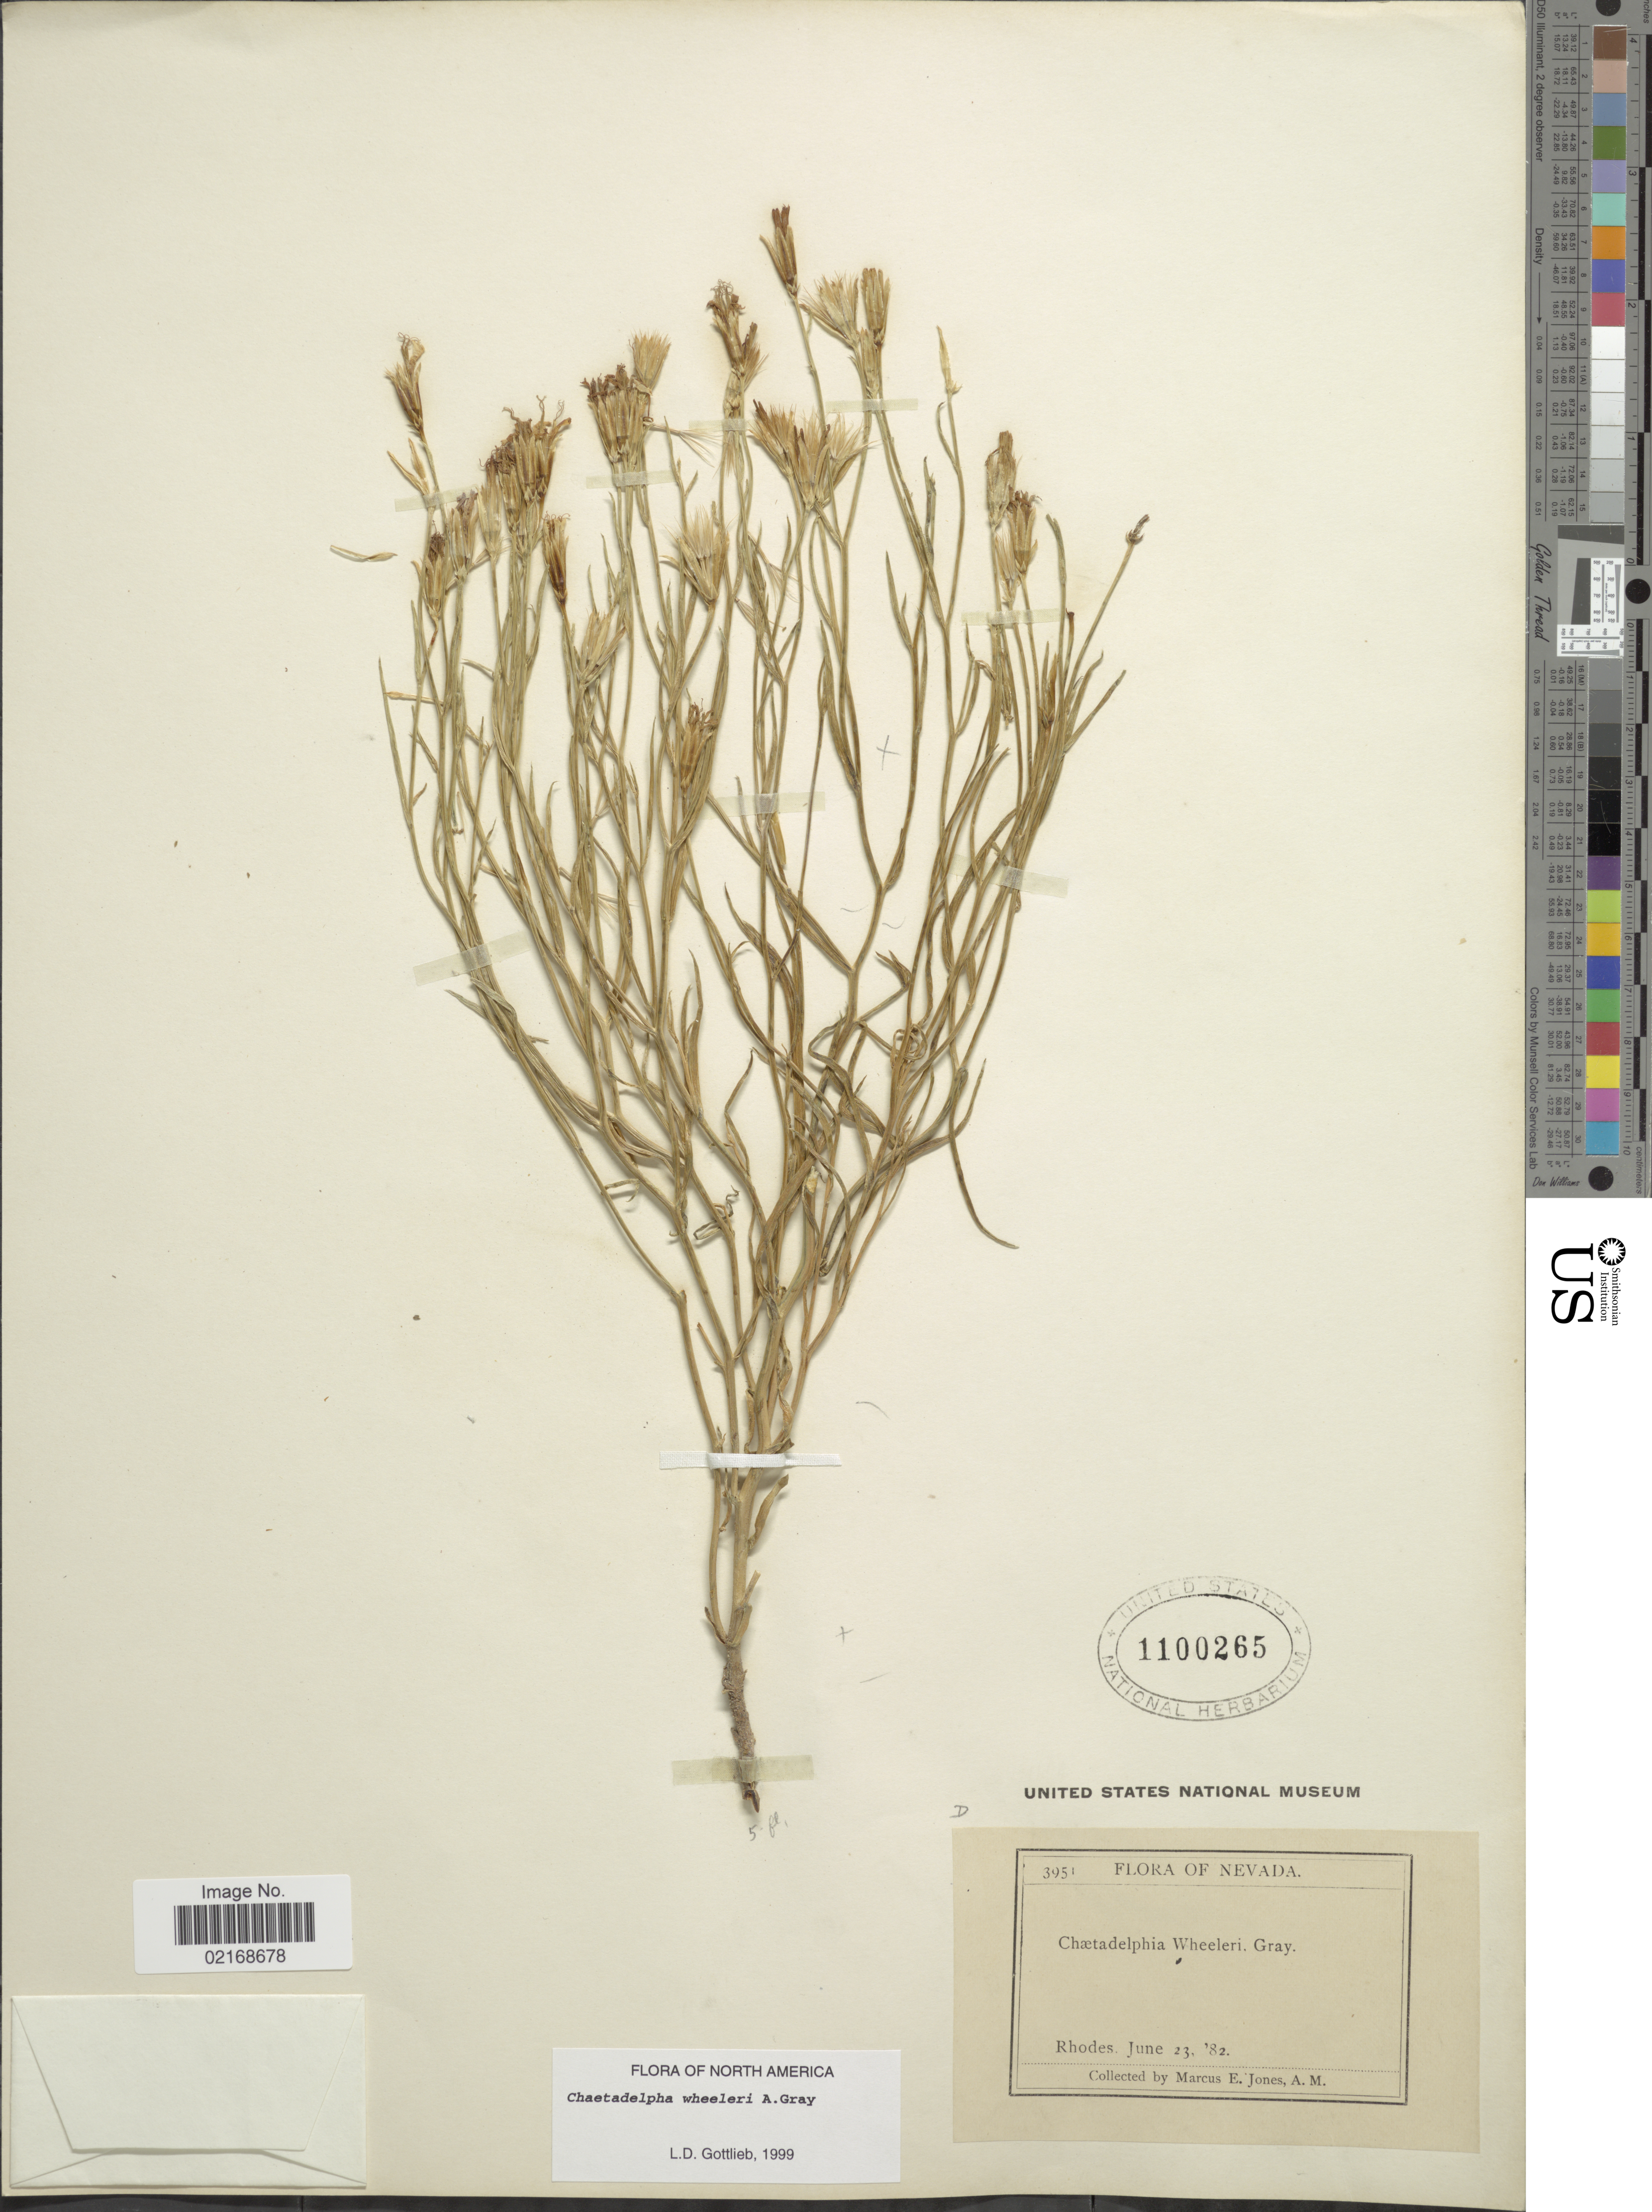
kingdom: Plantae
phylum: Tracheophyta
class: Magnoliopsida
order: Asterales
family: Asteraceae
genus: Chaetadelpha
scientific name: Chaetadelpha wheeleri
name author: A. Gray ex S. Watson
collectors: M. E. Jones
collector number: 3951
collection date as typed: Transcribed d/m/y: 23/6/82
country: United States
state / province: Nevada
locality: Rhodes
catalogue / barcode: US 1100265